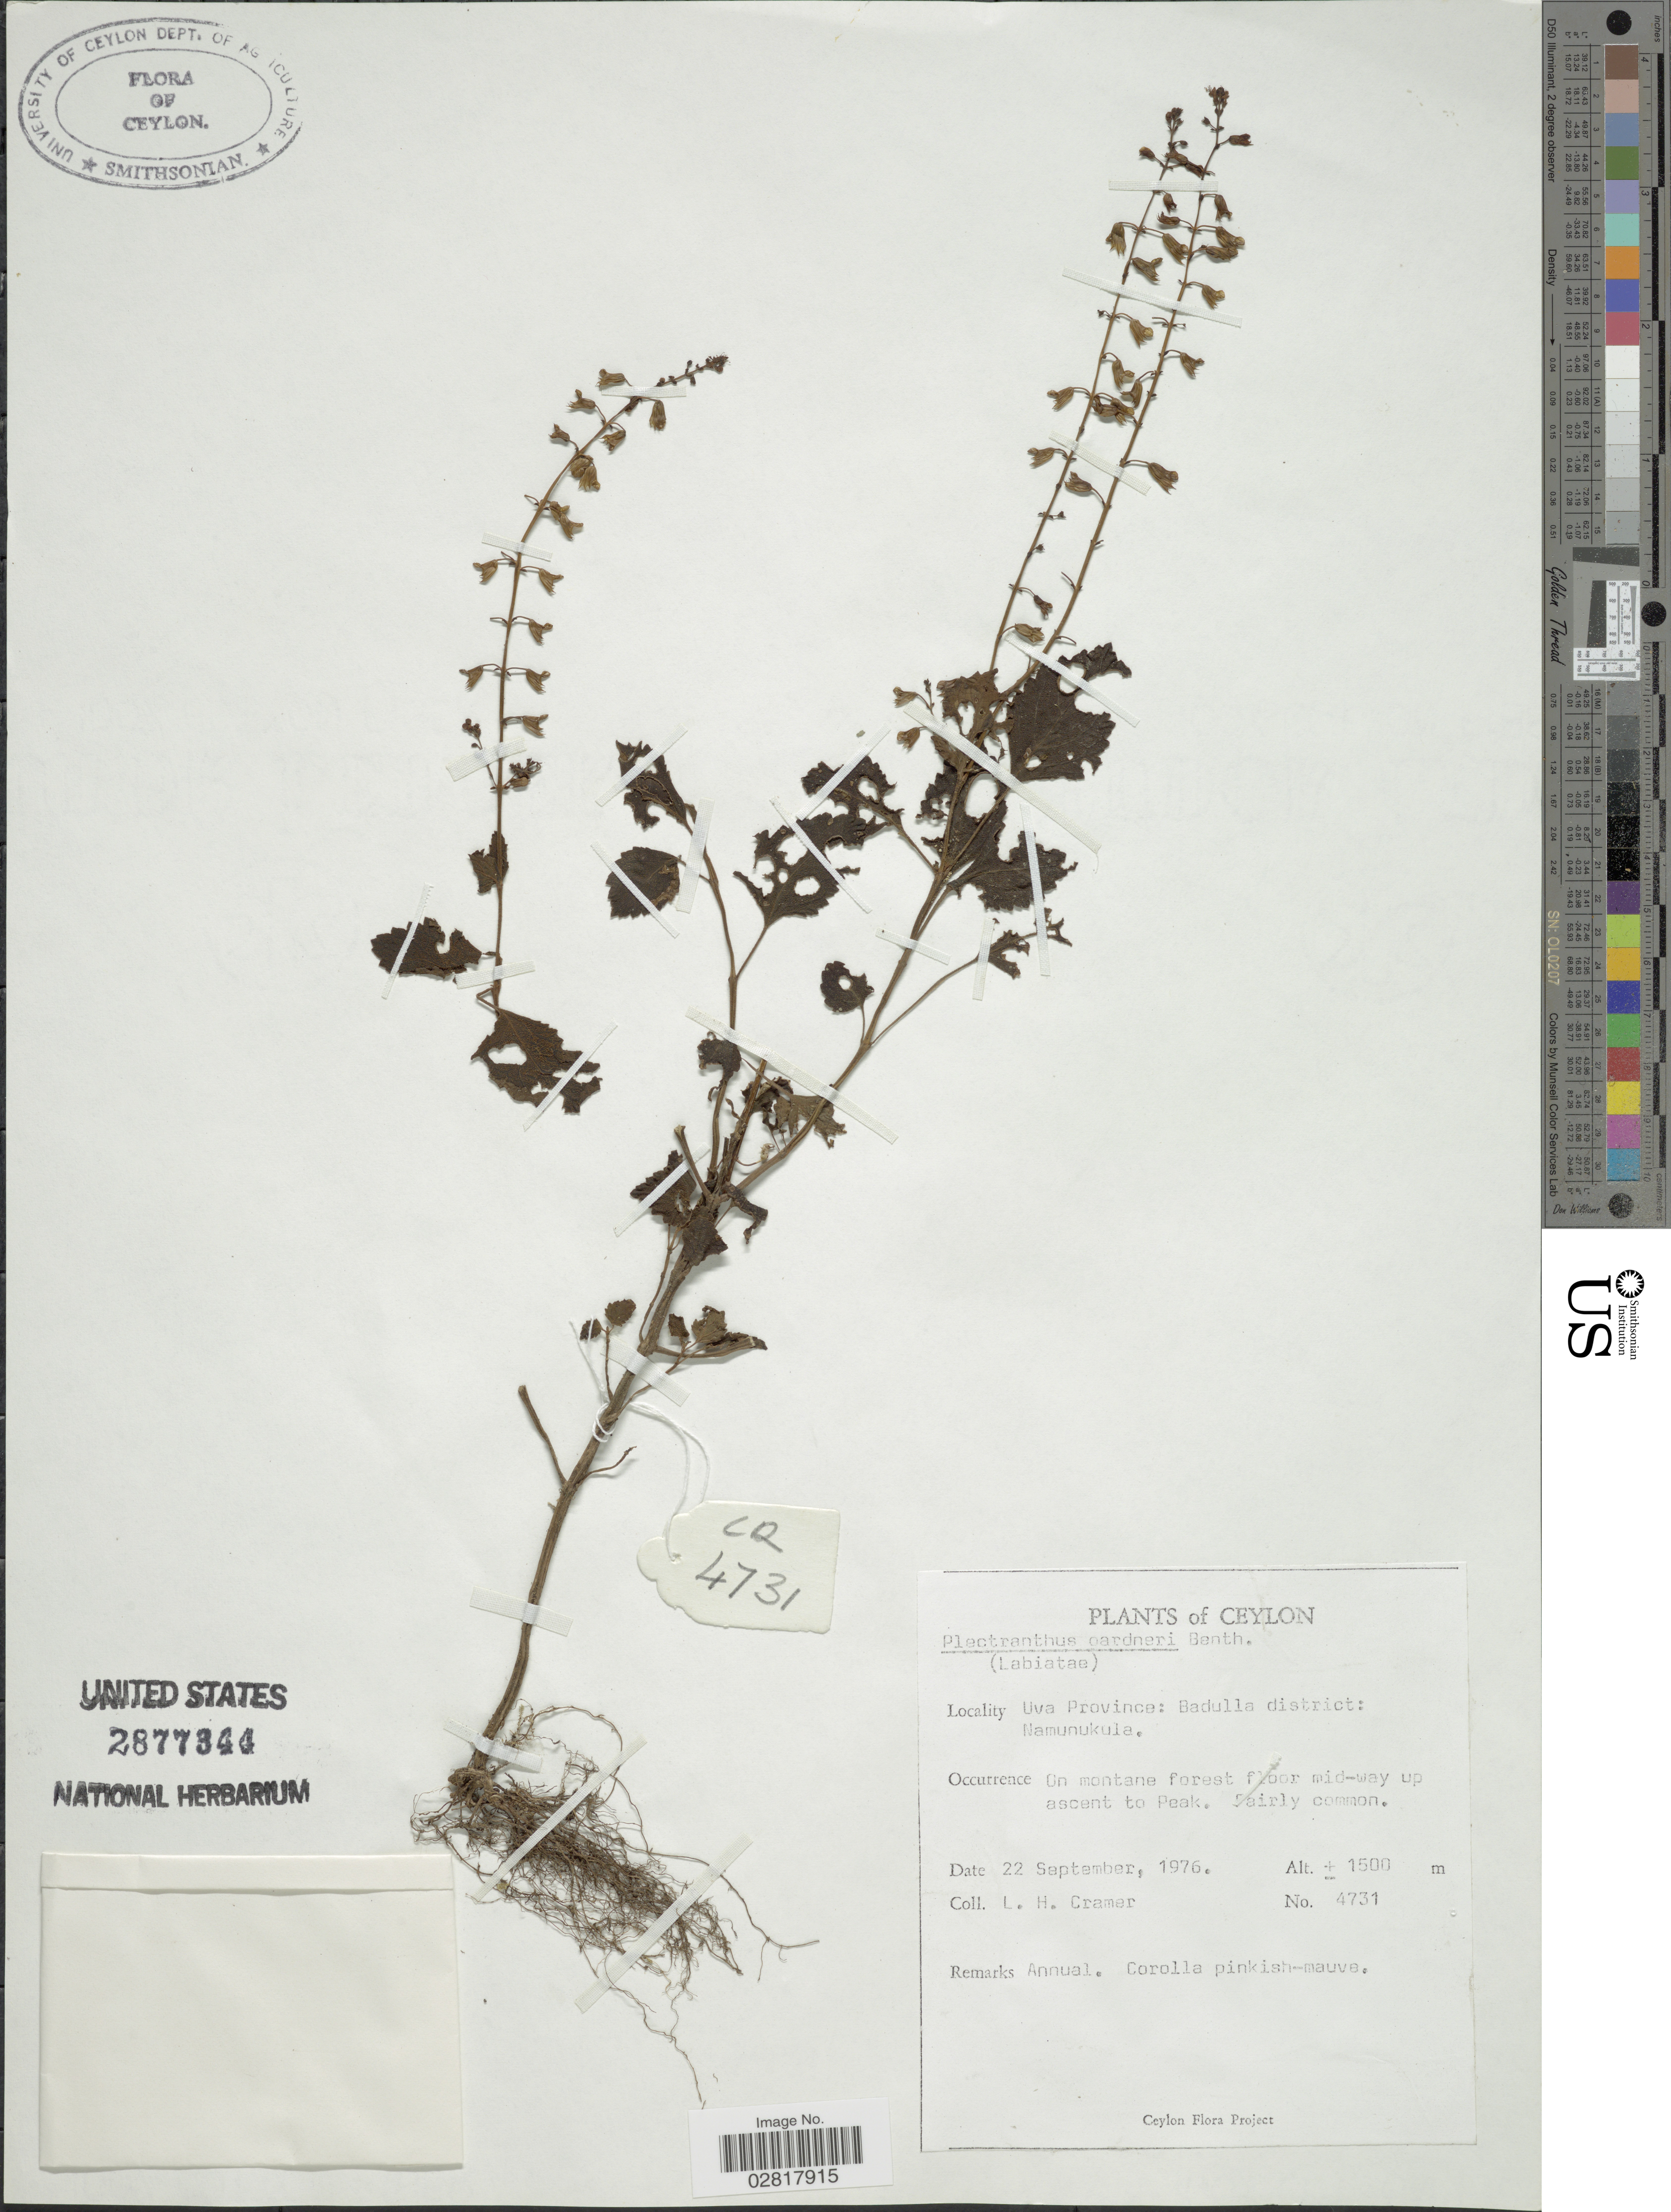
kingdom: Plantae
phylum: Tracheophyta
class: Magnoliopsida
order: Lamiales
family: Lamiaceae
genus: Plectranthus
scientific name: Plectranthus gardneri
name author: Thwaites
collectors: L. H. Cramer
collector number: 4731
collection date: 1976-09-22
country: Sri Lanka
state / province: Uva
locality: Ceylon. Badulla district: Namunukula. On montane forest floor mid-way up ascent to Peak.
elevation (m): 1500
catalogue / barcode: US 2877344